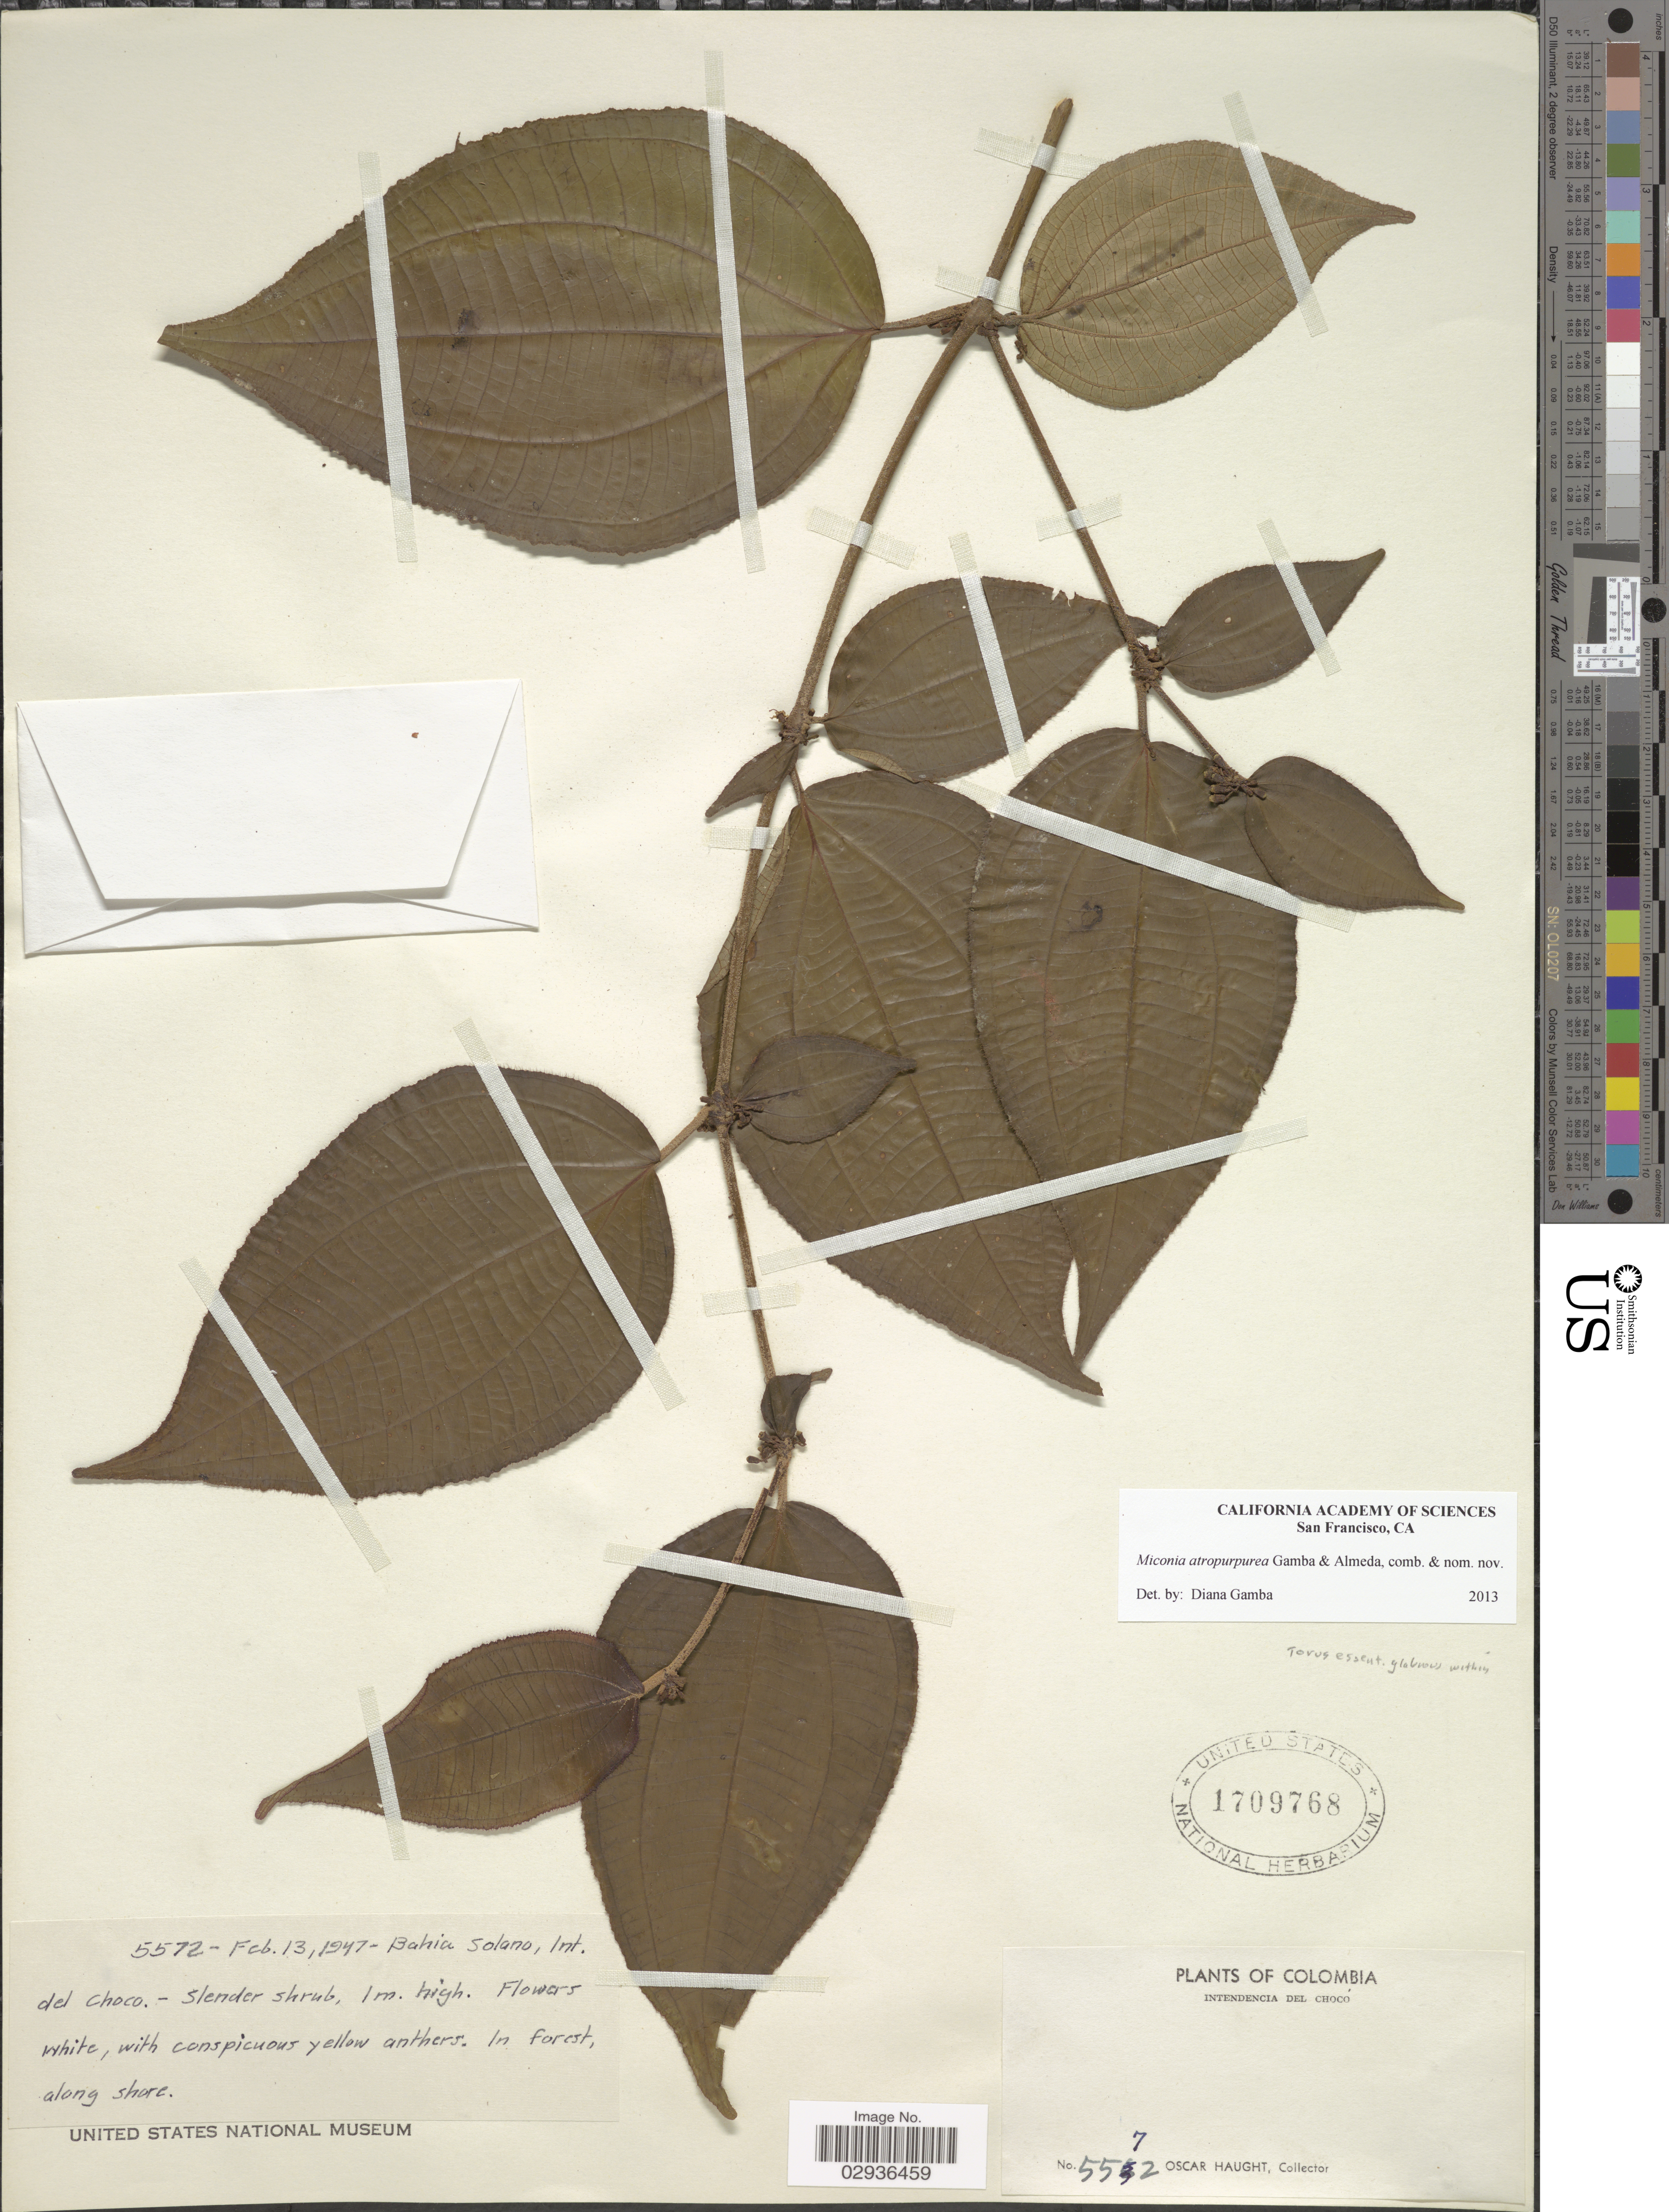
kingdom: Plantae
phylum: Tracheophyta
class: Magnoliopsida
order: Myrtales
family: Melastomataceae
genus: Miconia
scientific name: Miconia atropurpurea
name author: Gamba & Almeda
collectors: O. L. Haught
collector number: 5572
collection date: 1947-02-13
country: Colombia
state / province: Chocó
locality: Intendencia del Chocó, Bahia Solano, Int. del Choco.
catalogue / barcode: US 1709768